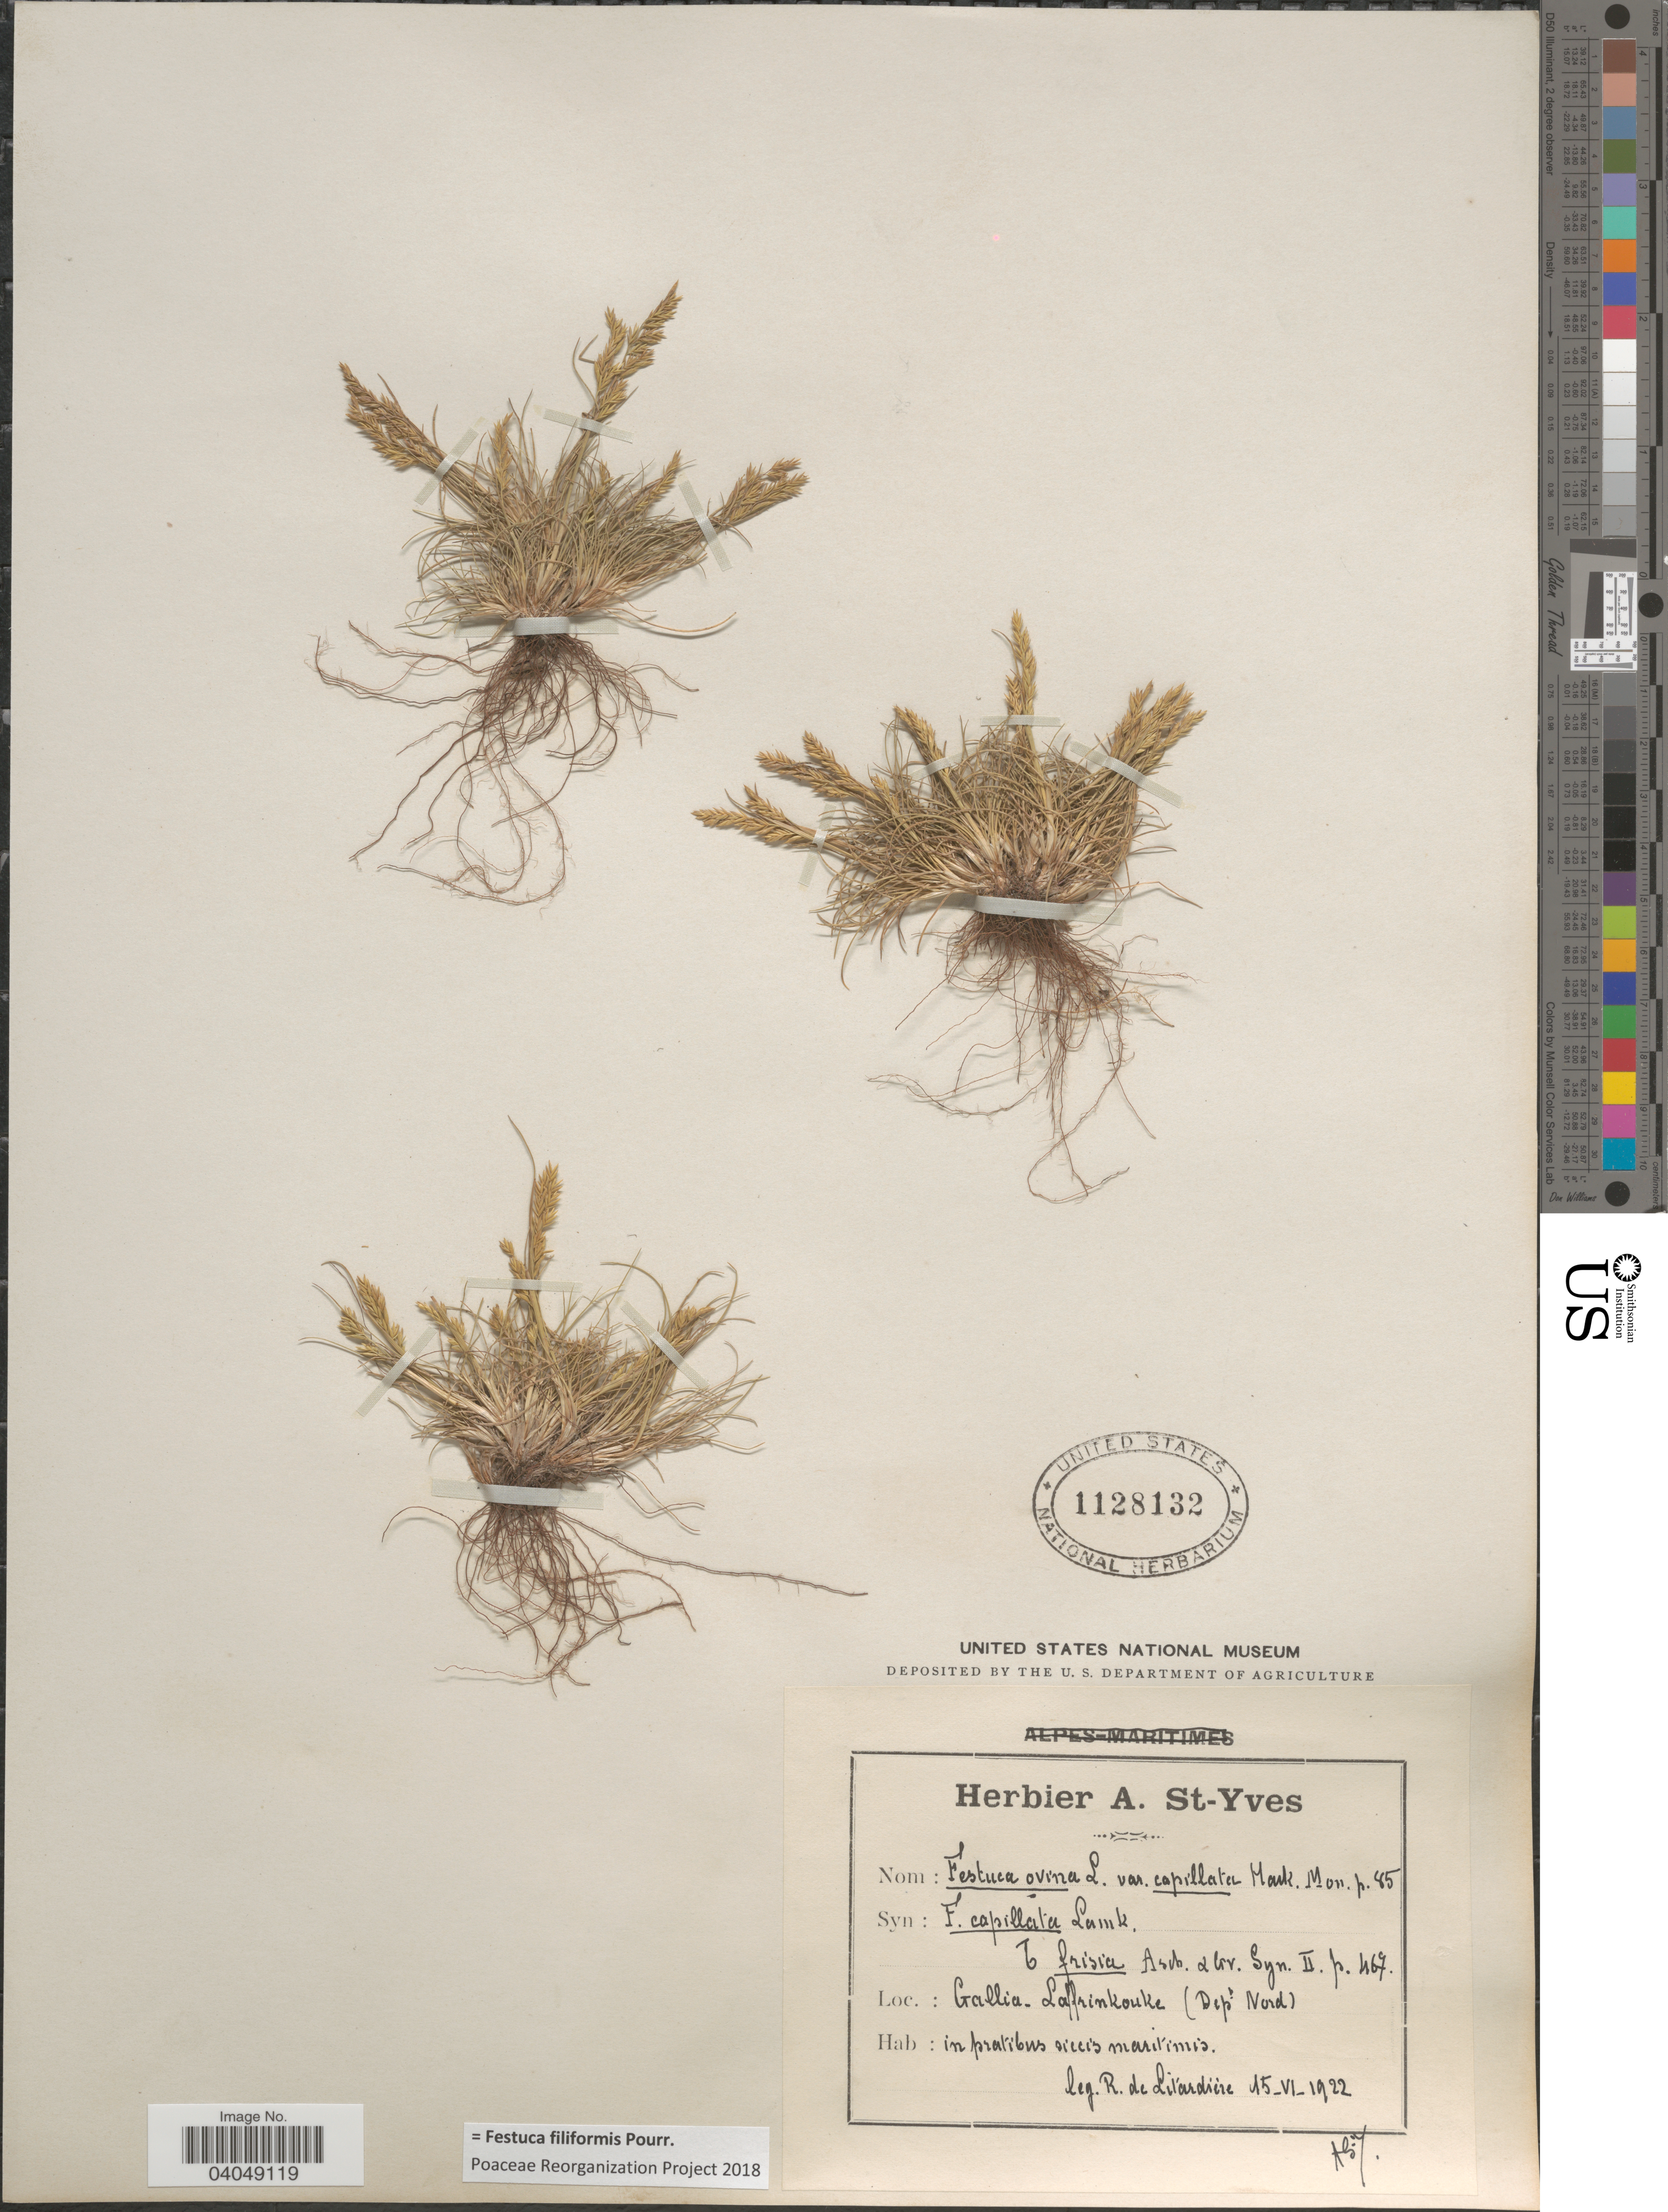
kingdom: Plantae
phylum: Tracheophyta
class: Liliopsida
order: Poales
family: Poaceae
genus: Festuca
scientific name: Festuca filiformis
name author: Pourr.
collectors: R. Litardiere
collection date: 1922-06-15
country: France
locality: Gallia. Laffrinkouke (Dept Nord).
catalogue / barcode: US 1128132